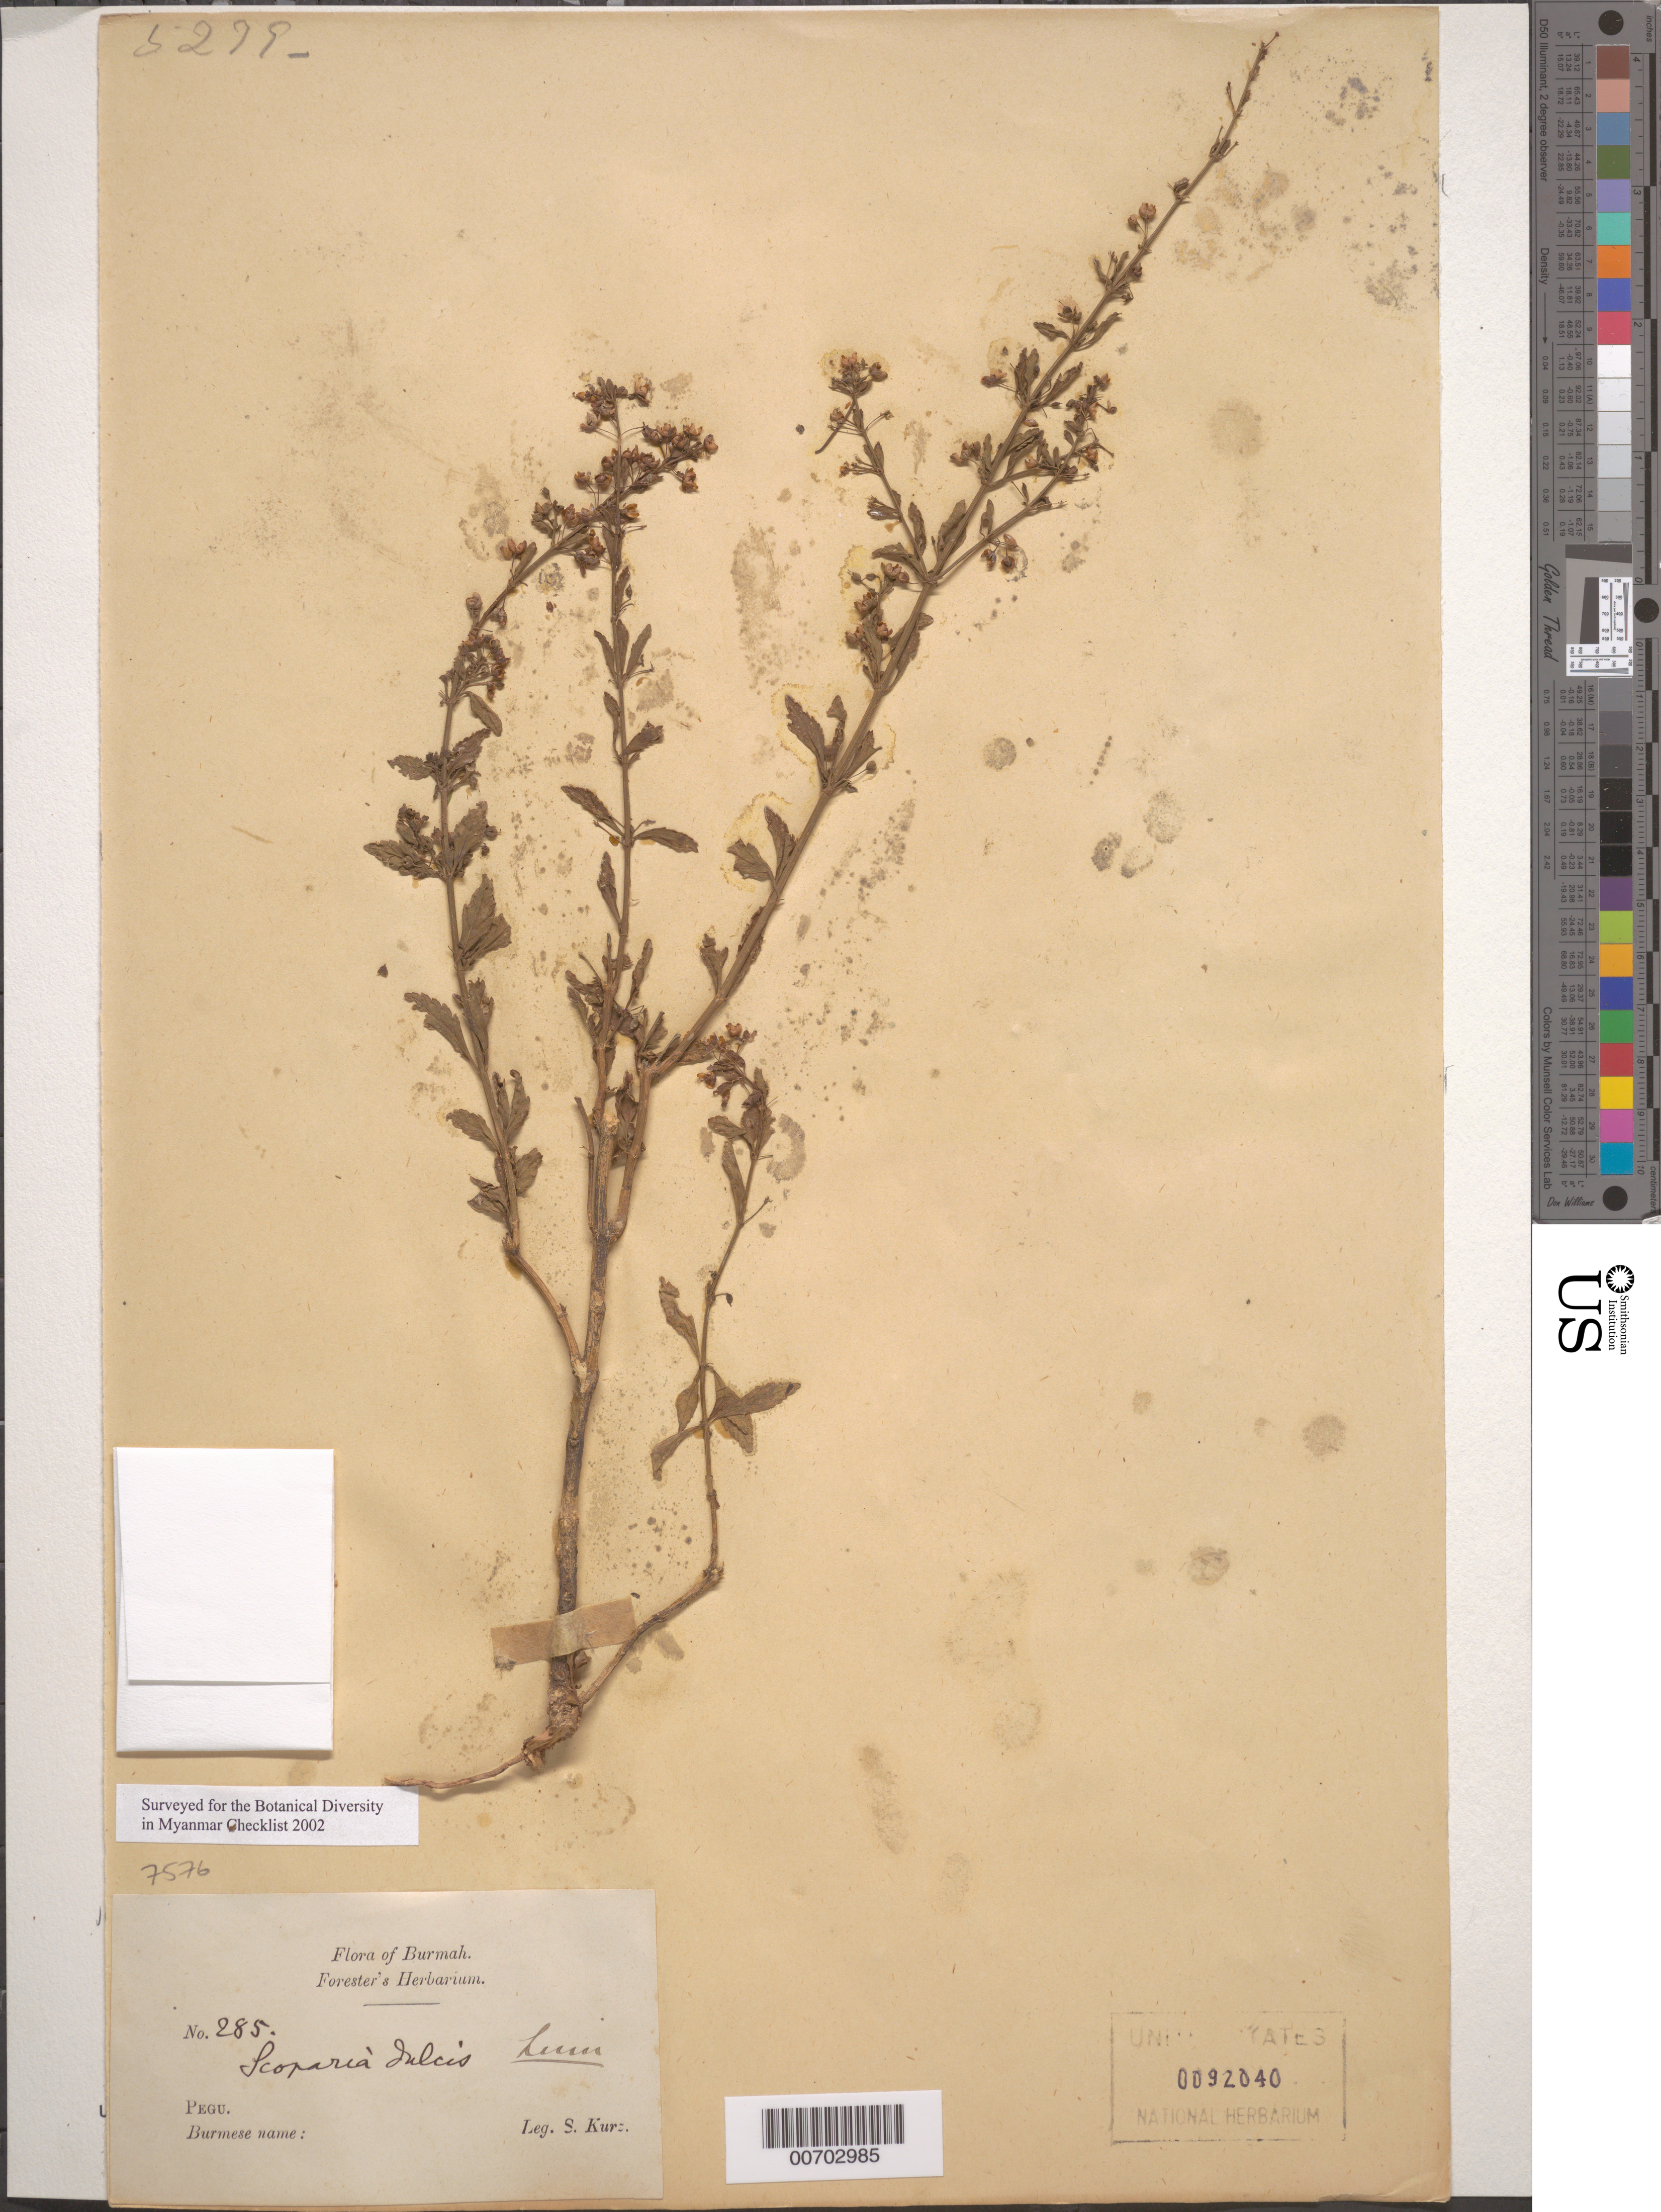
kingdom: Plantae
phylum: Tracheophyta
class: Magnoliopsida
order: Lamiales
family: Plantaginaceae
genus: Scoparia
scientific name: Scoparia dulcis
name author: L.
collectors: S. Kurz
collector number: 285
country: Myanmar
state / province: Pegu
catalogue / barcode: US 92040